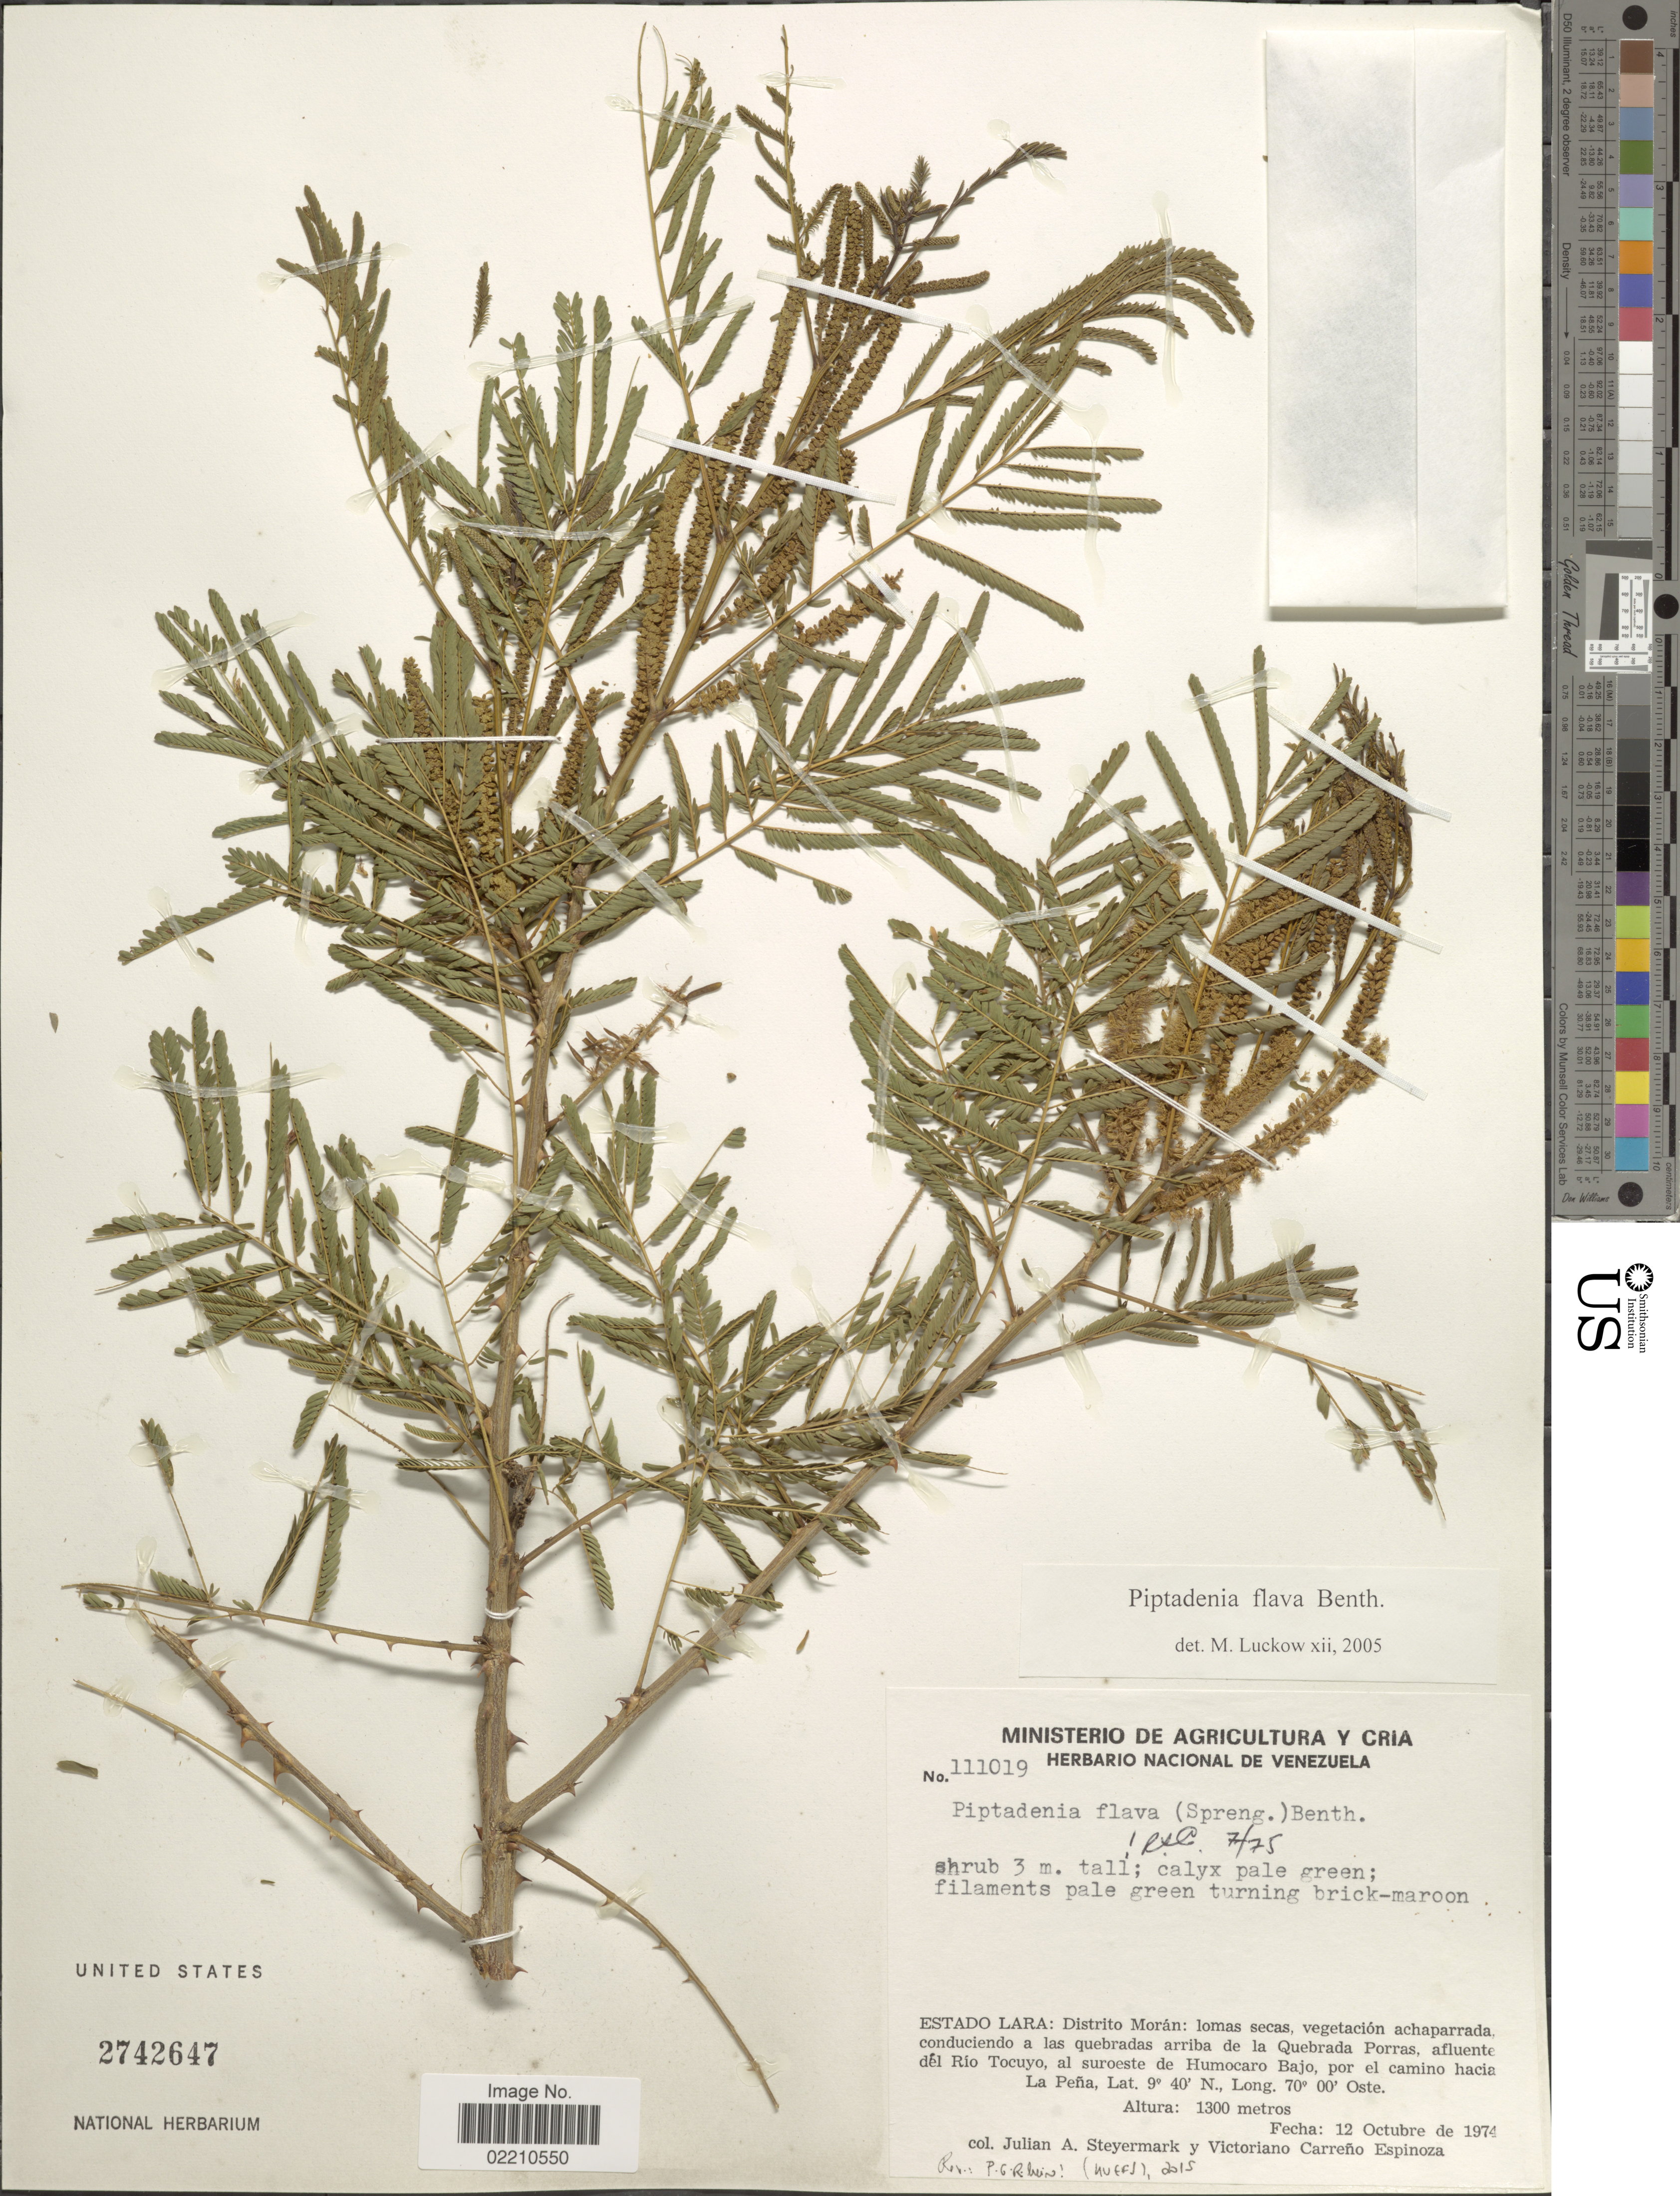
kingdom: Plantae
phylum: Tracheophyta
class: Magnoliopsida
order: Fabales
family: Fabaceae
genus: Piptadenia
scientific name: Piptadenia flava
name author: (DC.) Benth.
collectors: J. Steyermark & V. Carreño E.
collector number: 111019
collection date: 1974-10-12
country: Venezuela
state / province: Lara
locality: Estado Lara: Distrito Moran: lomas secas, vegetacion achaparrada condiciendo a las quebradas arriba de la Quebrada Porras, afluente del Rio Tocuyo, al suroeste de Humocaro Bajo, por el camino hacia La Pena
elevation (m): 1300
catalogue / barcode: US 2742647